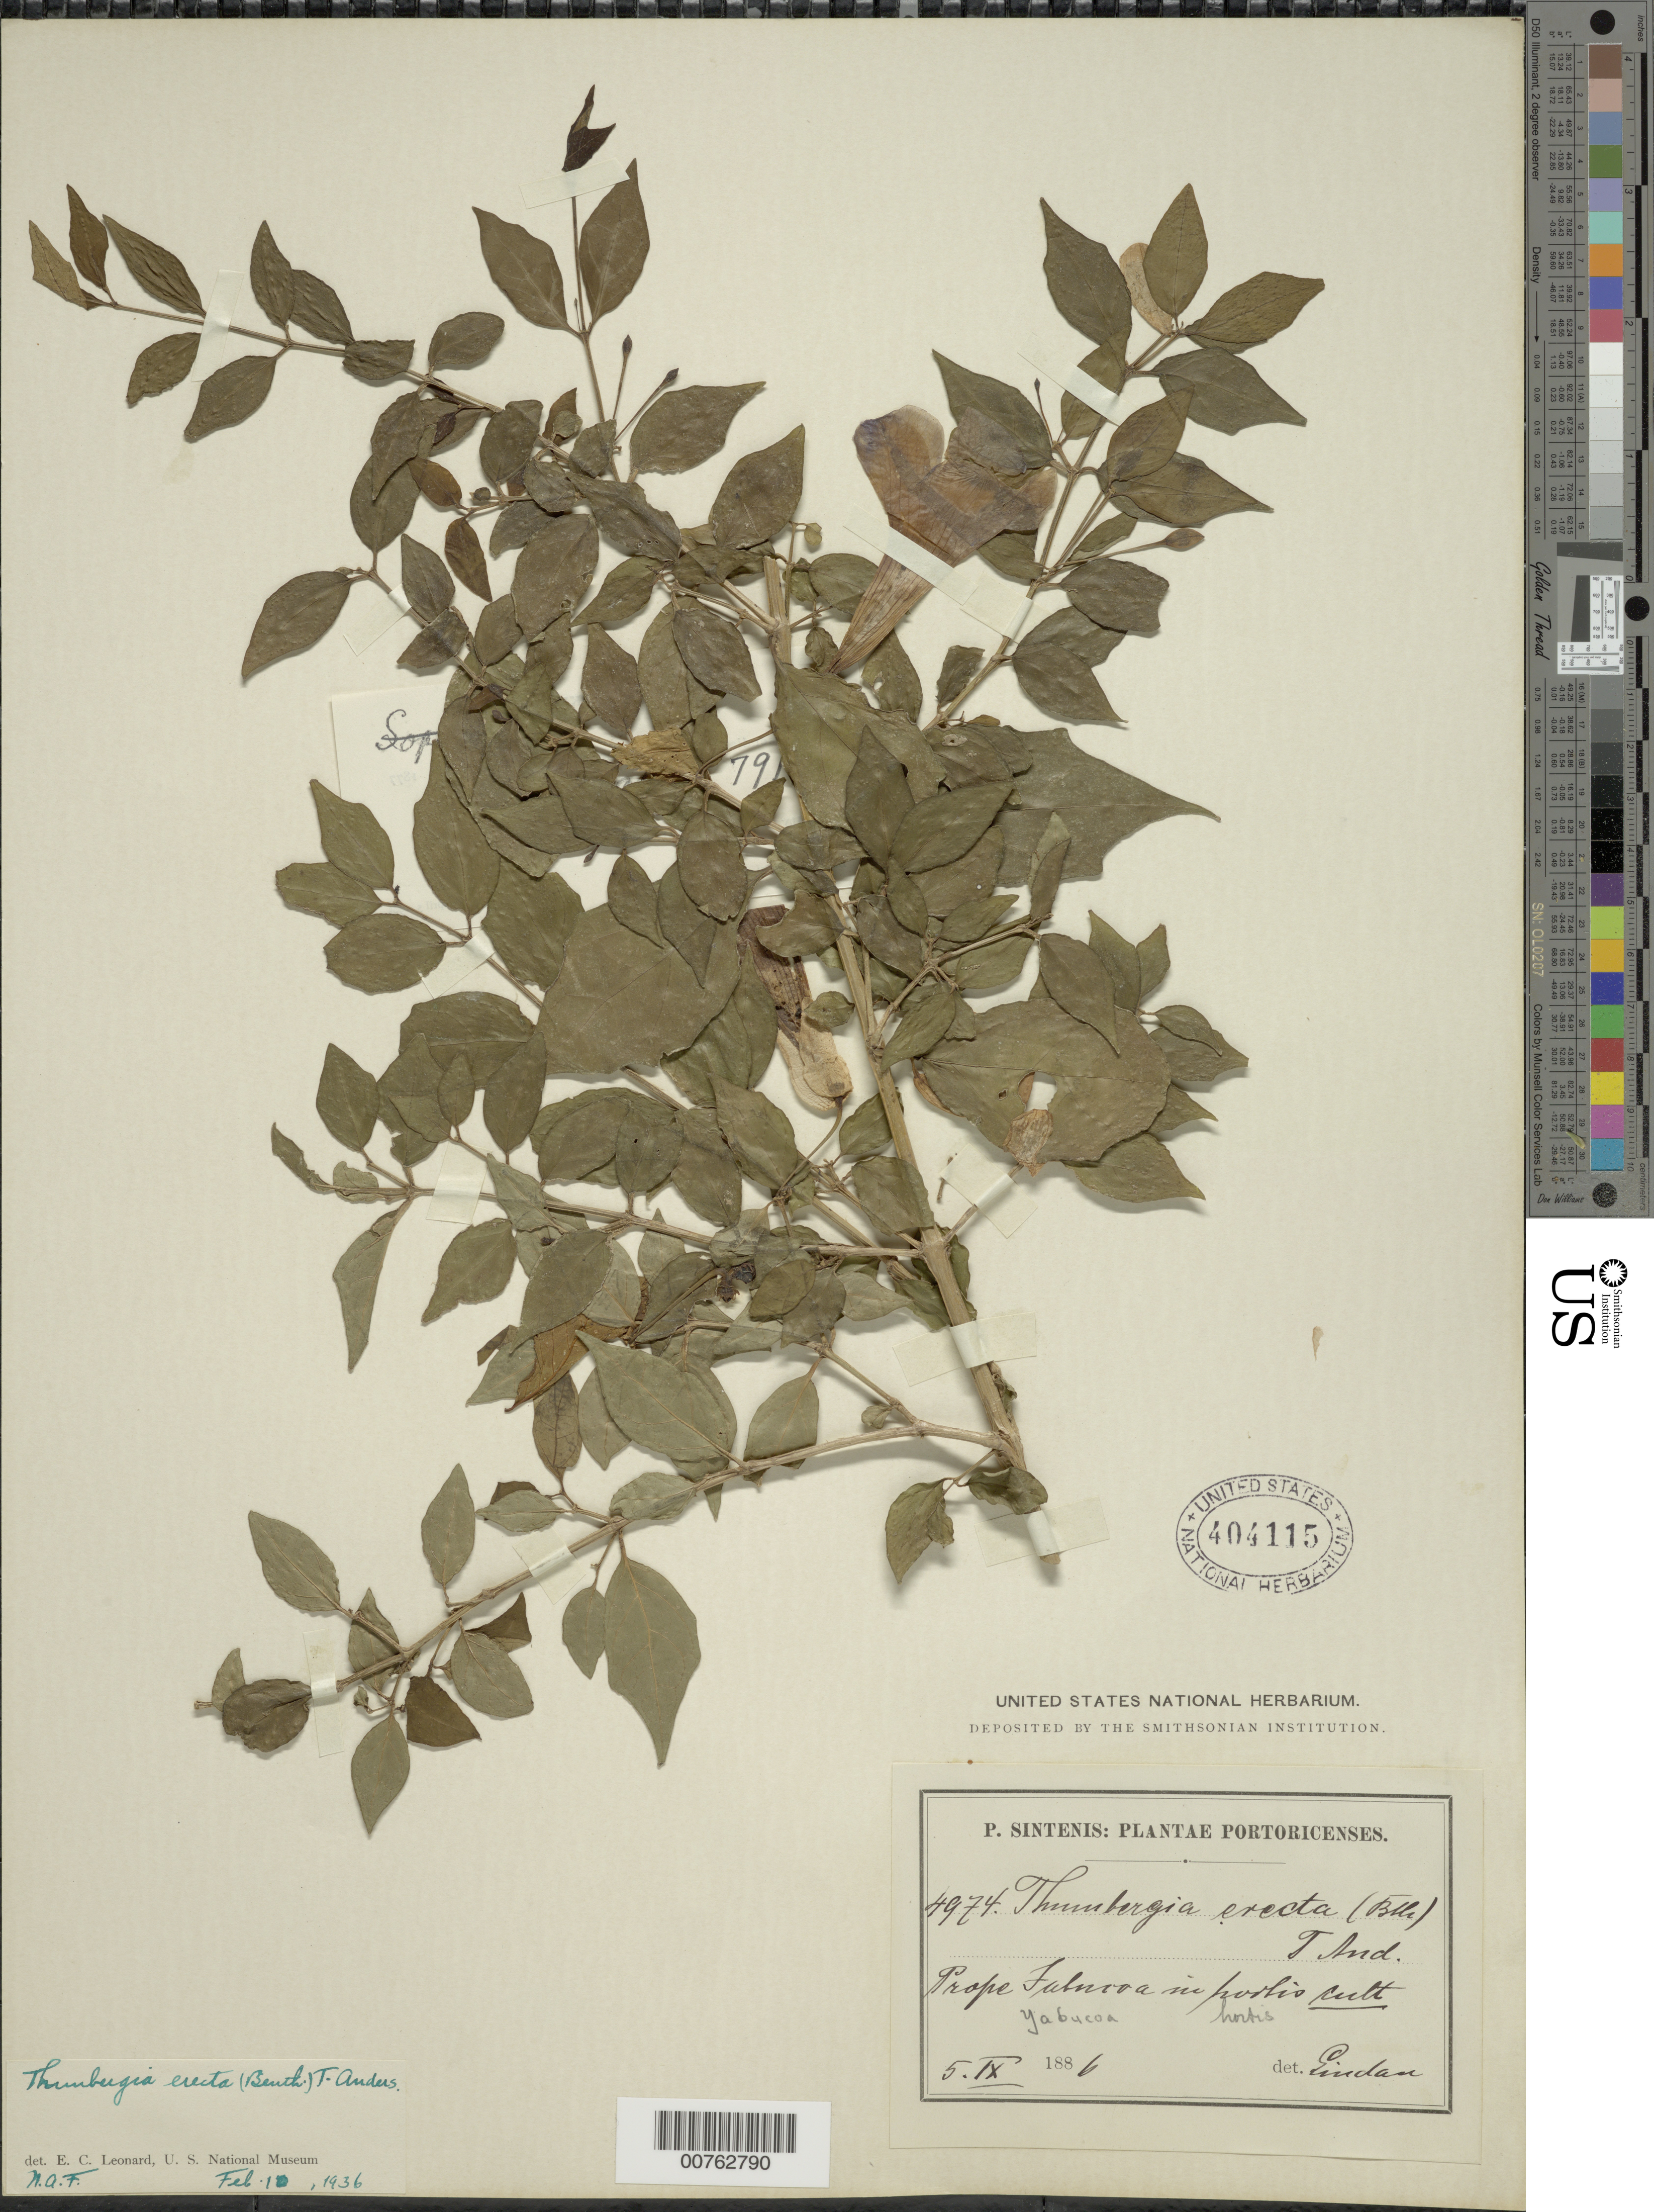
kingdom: Plantae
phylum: Tracheophyta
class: Magnoliopsida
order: Lamiales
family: Acanthaceae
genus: Thunbergia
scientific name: Thunbergia erecta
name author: (Benth.) T. Anderson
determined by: Leonard, Emery C., (US)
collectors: P. Sintenis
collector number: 4974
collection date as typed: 05 Sep 1886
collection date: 1886-09-05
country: Puerto Rico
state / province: Yabucoa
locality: Prope Yabucoa in hortis cult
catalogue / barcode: US 404115